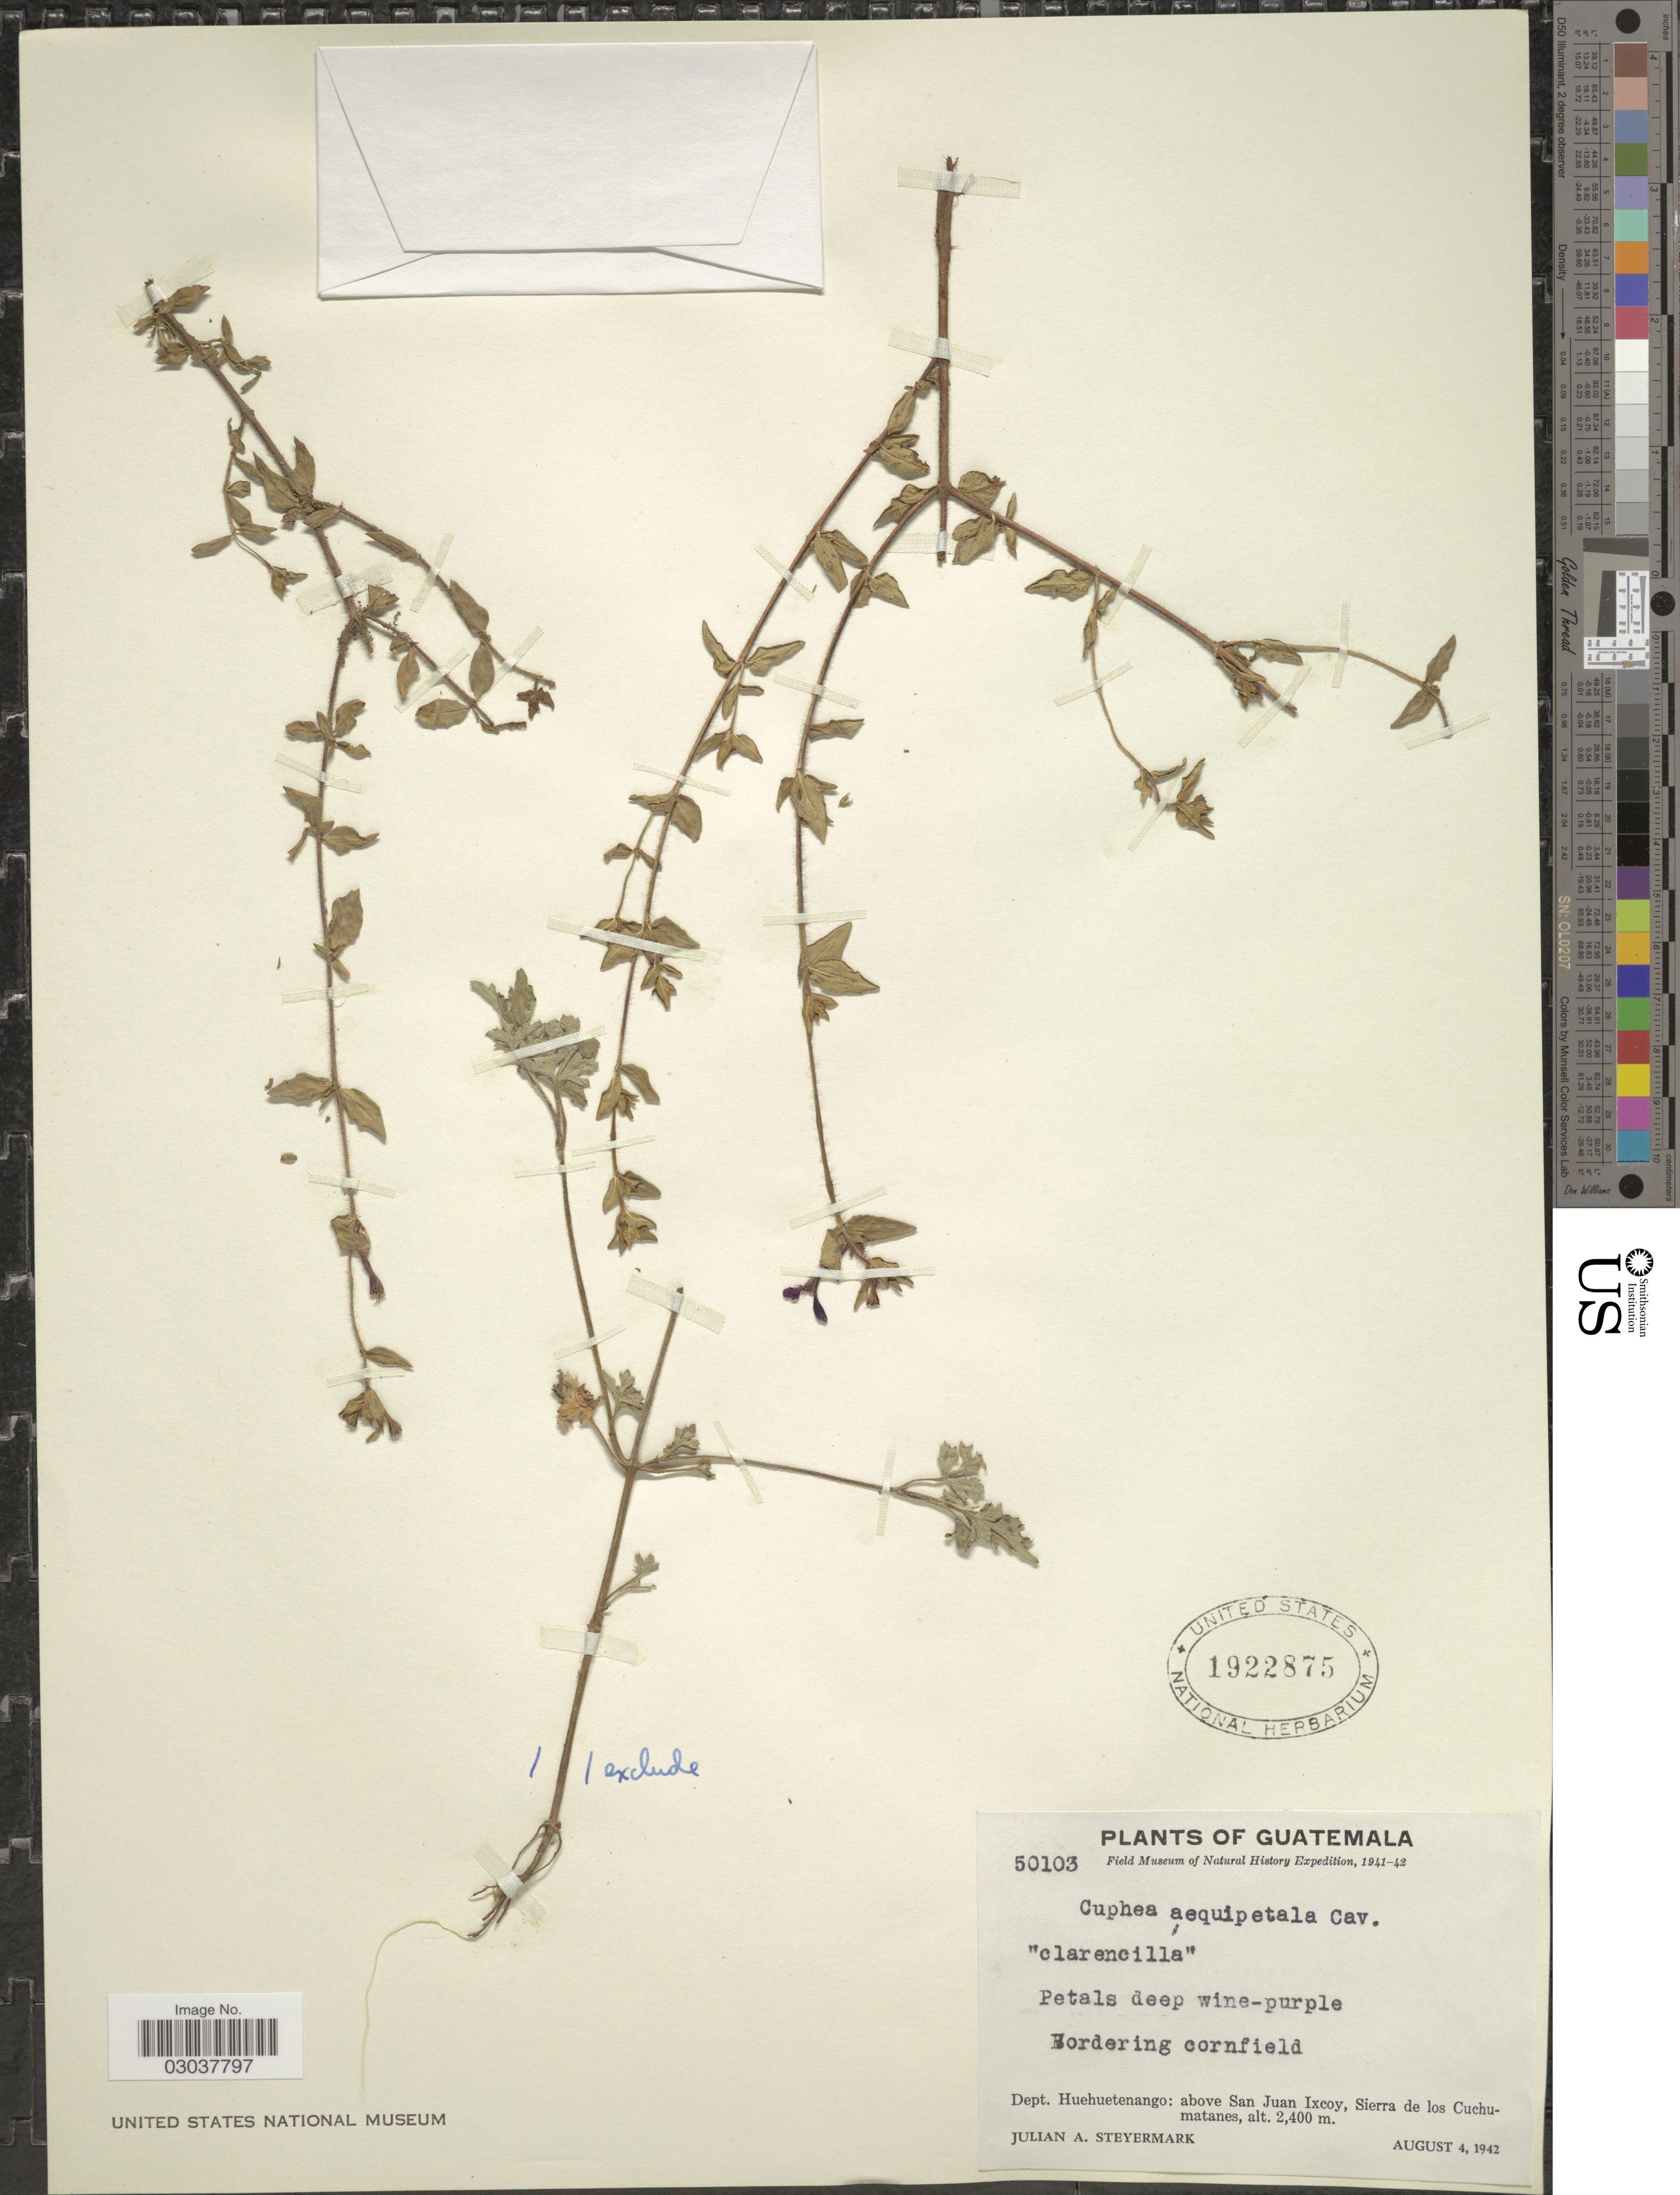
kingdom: Plantae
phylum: Tracheophyta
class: Magnoliopsida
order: Myrtales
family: Lythraceae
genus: Cuphea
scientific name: Cuphea aequipetala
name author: Cav.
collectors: J. Steyermark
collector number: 50103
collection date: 1942-08-04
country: Guatemala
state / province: Huehuetenango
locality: Bordering cornfield. Dept. Huehuetenango: above San Juan Ixcoy, Sierra de los Cuchumatanes.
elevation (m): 2400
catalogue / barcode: US 1922875